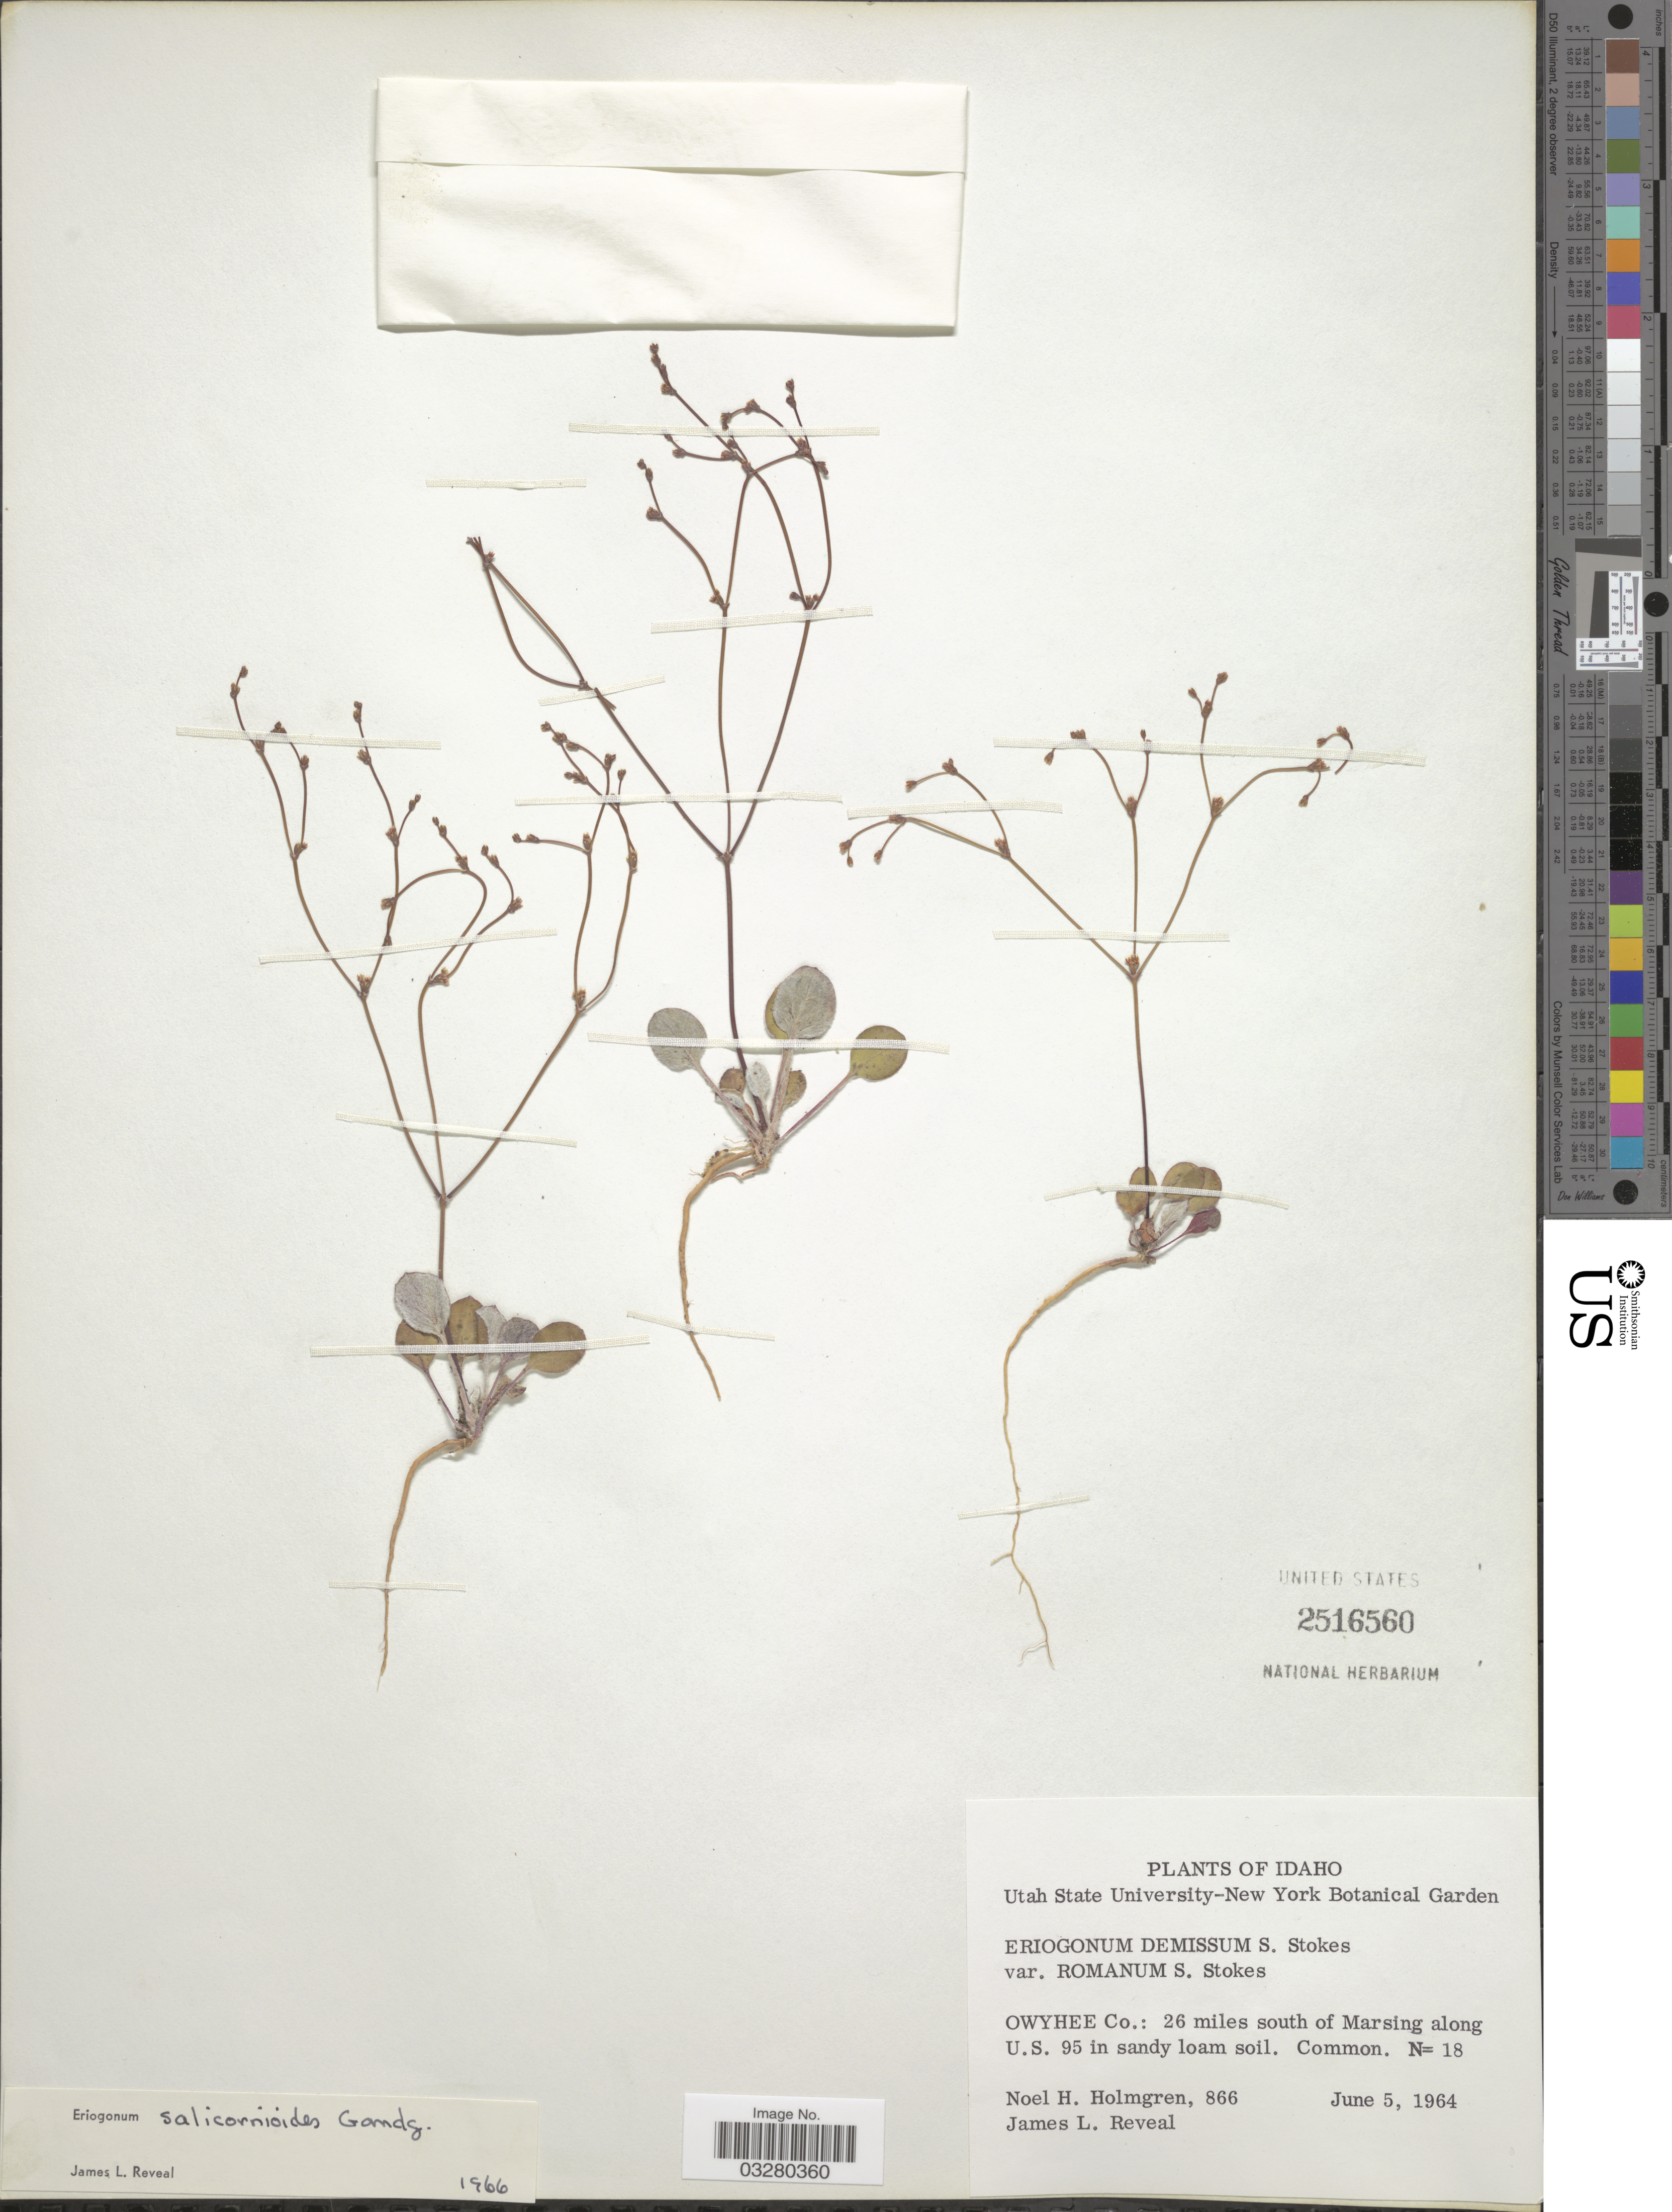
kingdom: Plantae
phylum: Tracheophyta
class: Magnoliopsida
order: Caryophyllales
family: Polygonaceae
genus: Eriogonum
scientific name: Eriogonum salicornioides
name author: Gand.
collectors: N. H. Holmgren & J. L. Reveal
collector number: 866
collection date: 1964-06-05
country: United States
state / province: Idaho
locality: Owyhee Co.: 26 miles south of Marsing along U.S. 95 in sandy loam soil.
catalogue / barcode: US 2516560